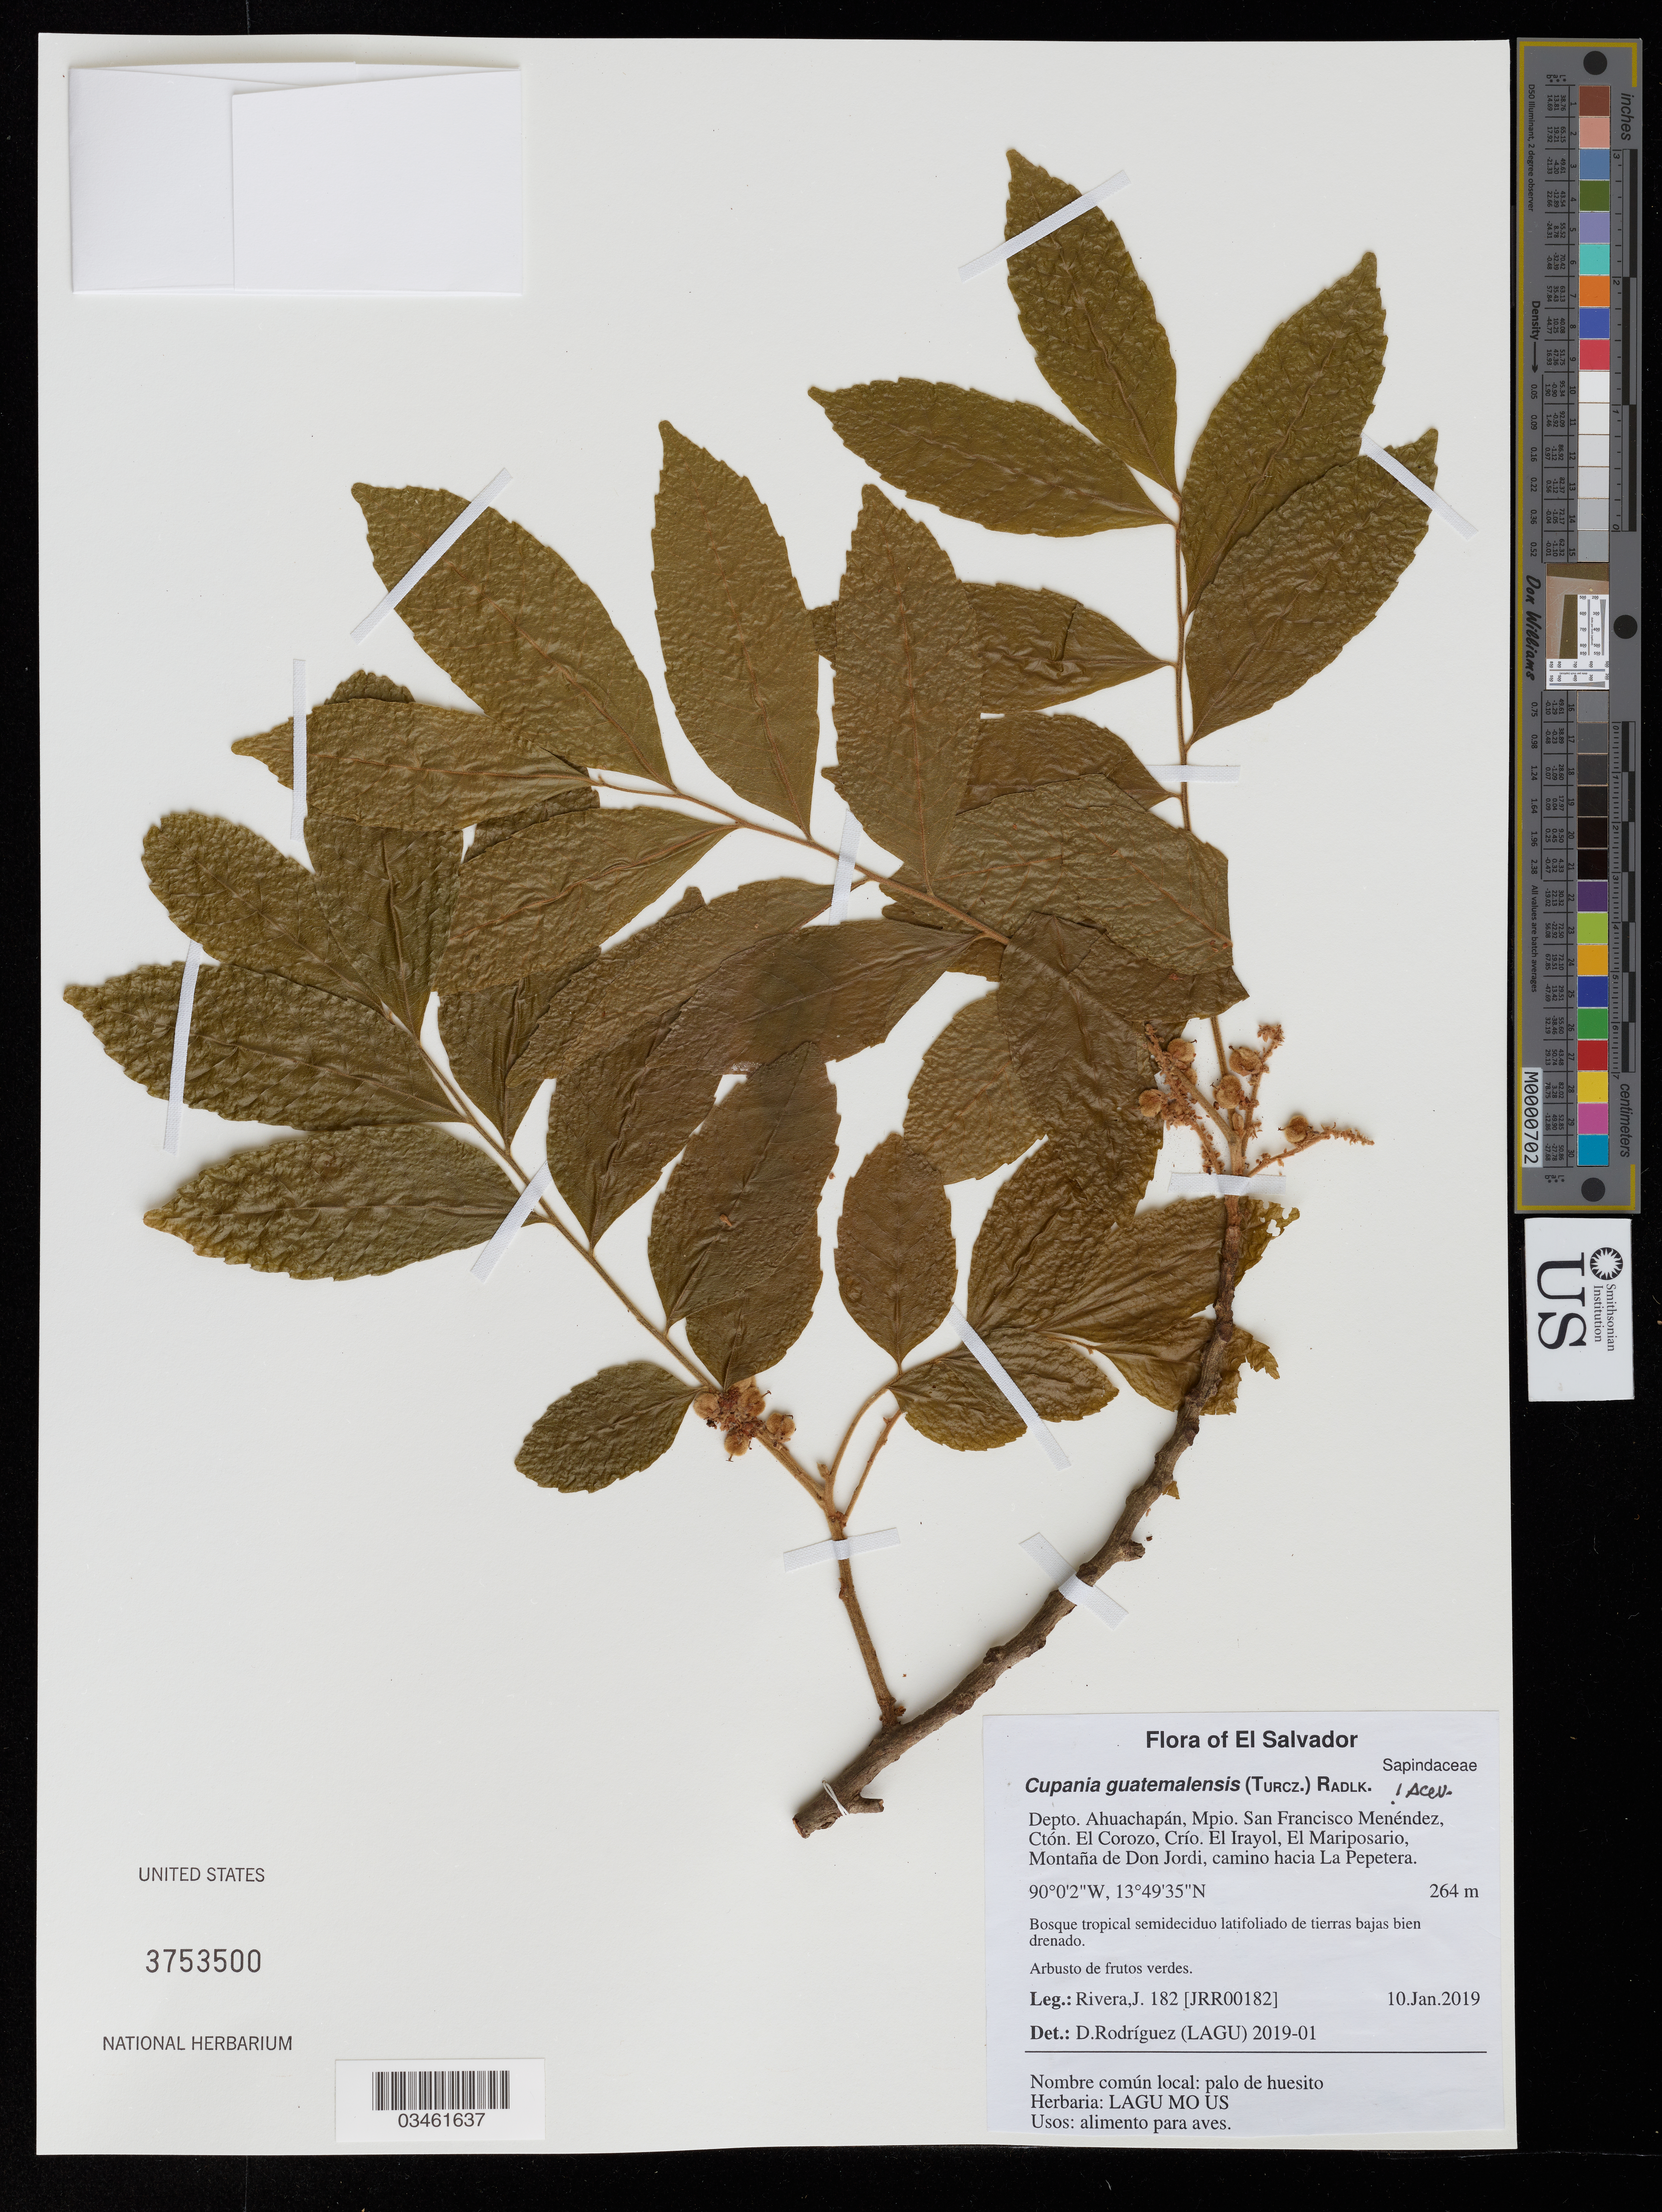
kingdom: Plantae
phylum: Tracheophyta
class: Magnoliopsida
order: Sapindales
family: Sapindaceae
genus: Cupania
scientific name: Cupania guatemalensis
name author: (Turcz.) Radlk.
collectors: J. Rivera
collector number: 182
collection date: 2019-01-10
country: El Salvador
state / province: Ahuachapan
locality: Depto. Ahuachapán, Mpio. San Francisco Menéndez, Ctón. El Corozo, Crío El Irayol, El Mariposario, Montaña de Don Jordi, camino hacia La Pepetera.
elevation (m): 264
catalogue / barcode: US 3753500